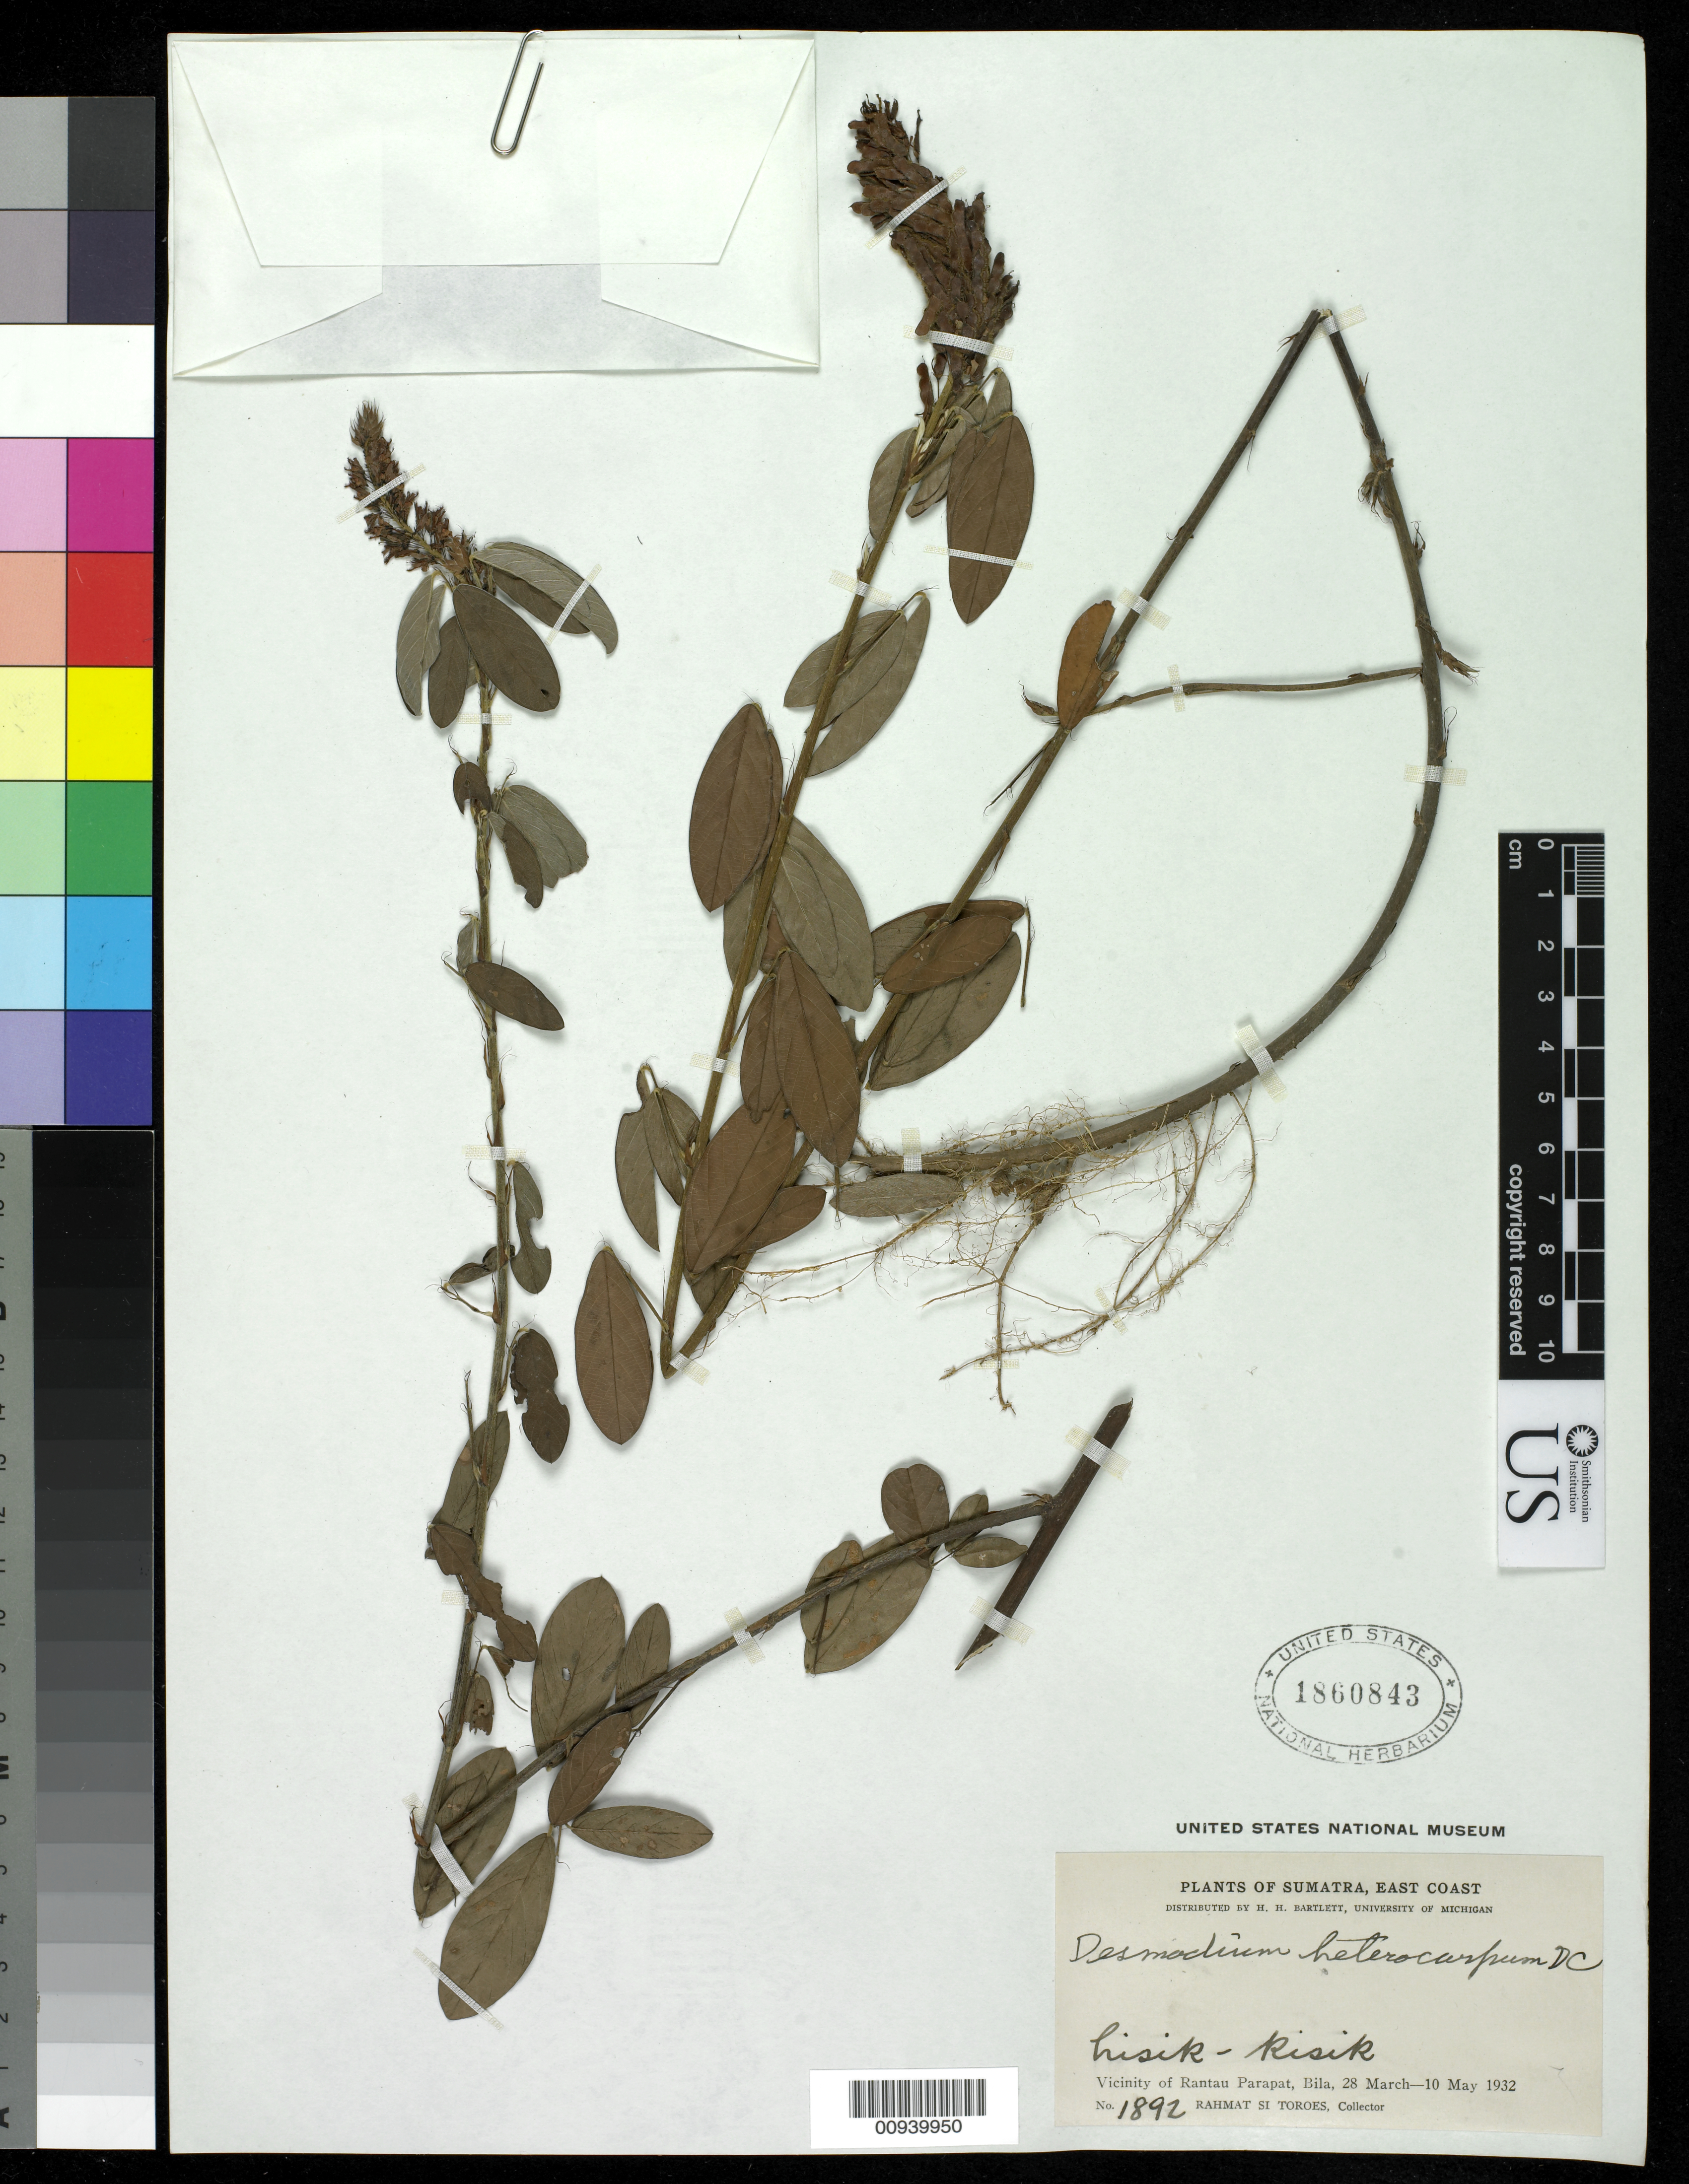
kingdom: Plantae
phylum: Tracheophyta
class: Magnoliopsida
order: Fabales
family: Fabaceae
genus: Grona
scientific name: Grona heterocarpos var. strigosa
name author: (Meeuwen) H. Ohashi & K. Ohashi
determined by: Strong, Mark T., (BOT), Smithsonian Institution - National Museum of Natural History (UNITED STATES)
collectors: Rahmat Si Boeea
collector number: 1892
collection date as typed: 28 Mar 1932 to 10 May 1932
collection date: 1932-03-28/1932-05-10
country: Indonesia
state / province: Sumatra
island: Sumatra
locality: East Coast, Vacinity of Rantau Parapat, Bila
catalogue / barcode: US 1860843